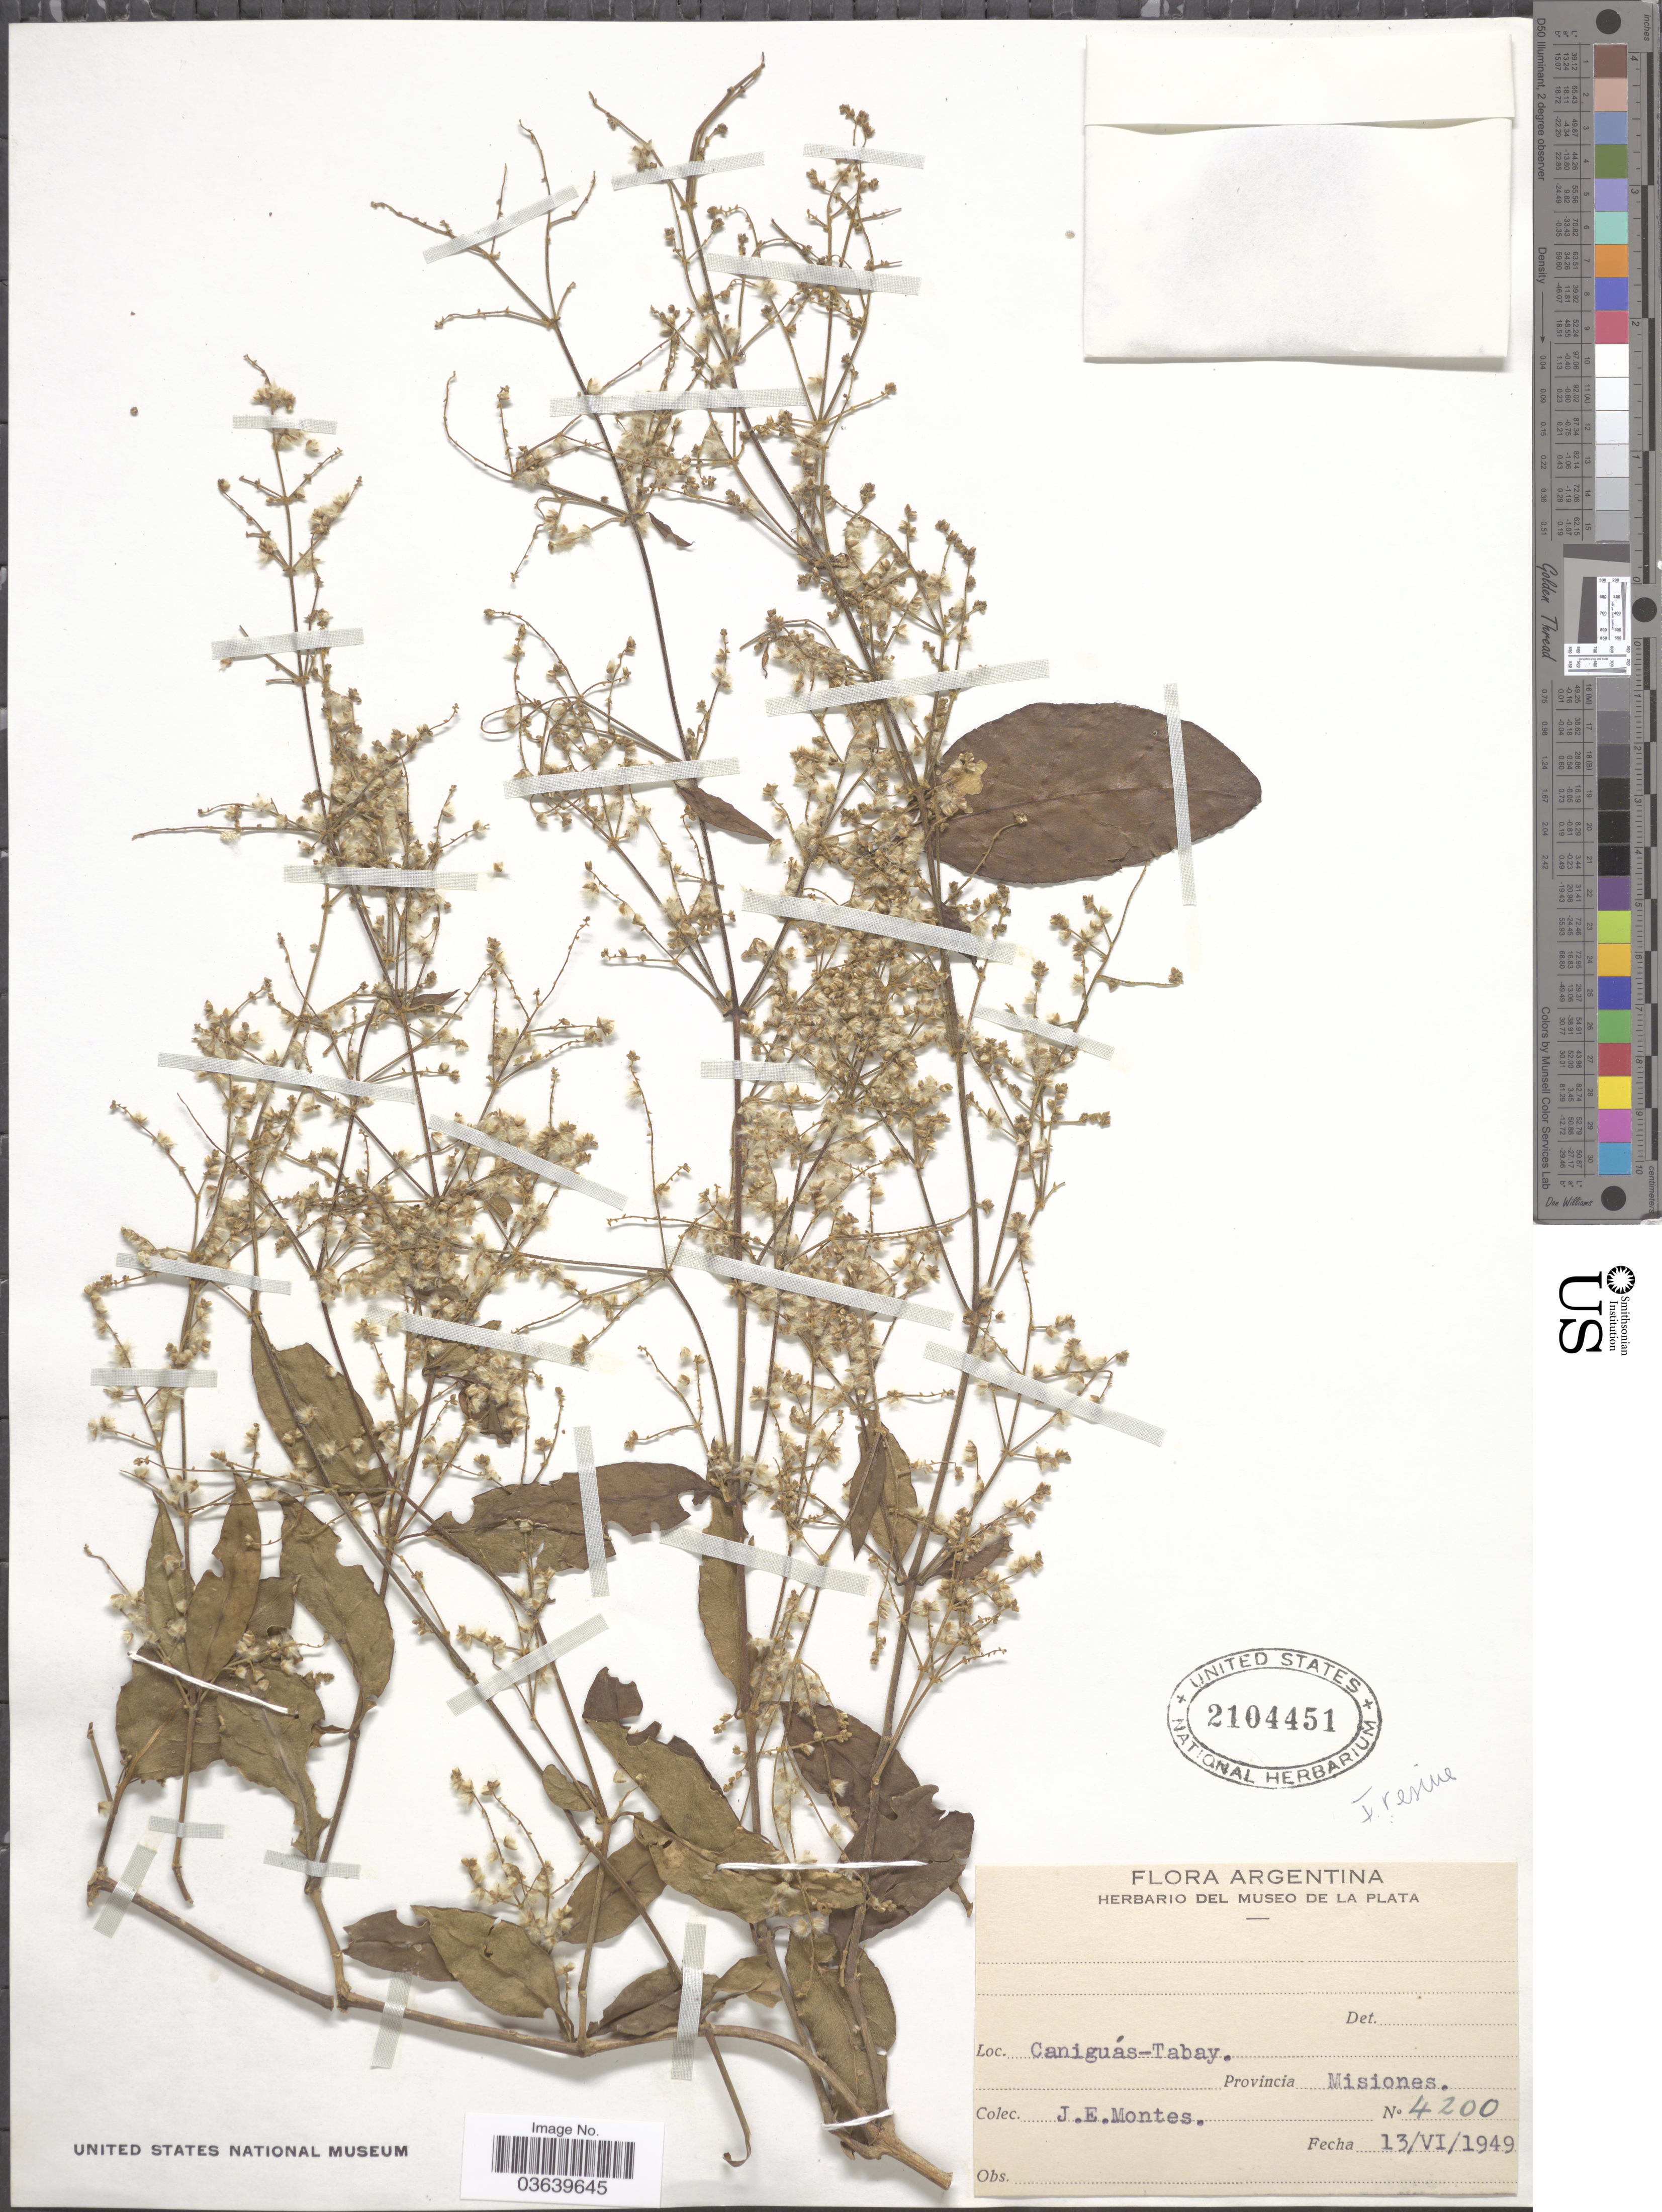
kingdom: Plantae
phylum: Tracheophyta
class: Magnoliopsida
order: Caryophyllales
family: Amaranthaceae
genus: Iresine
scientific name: Iresine sp.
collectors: J. E. Montes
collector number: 4200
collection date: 1949-06-13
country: Argentina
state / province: Misiones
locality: Caniguás - Tabay.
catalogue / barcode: US 2104451